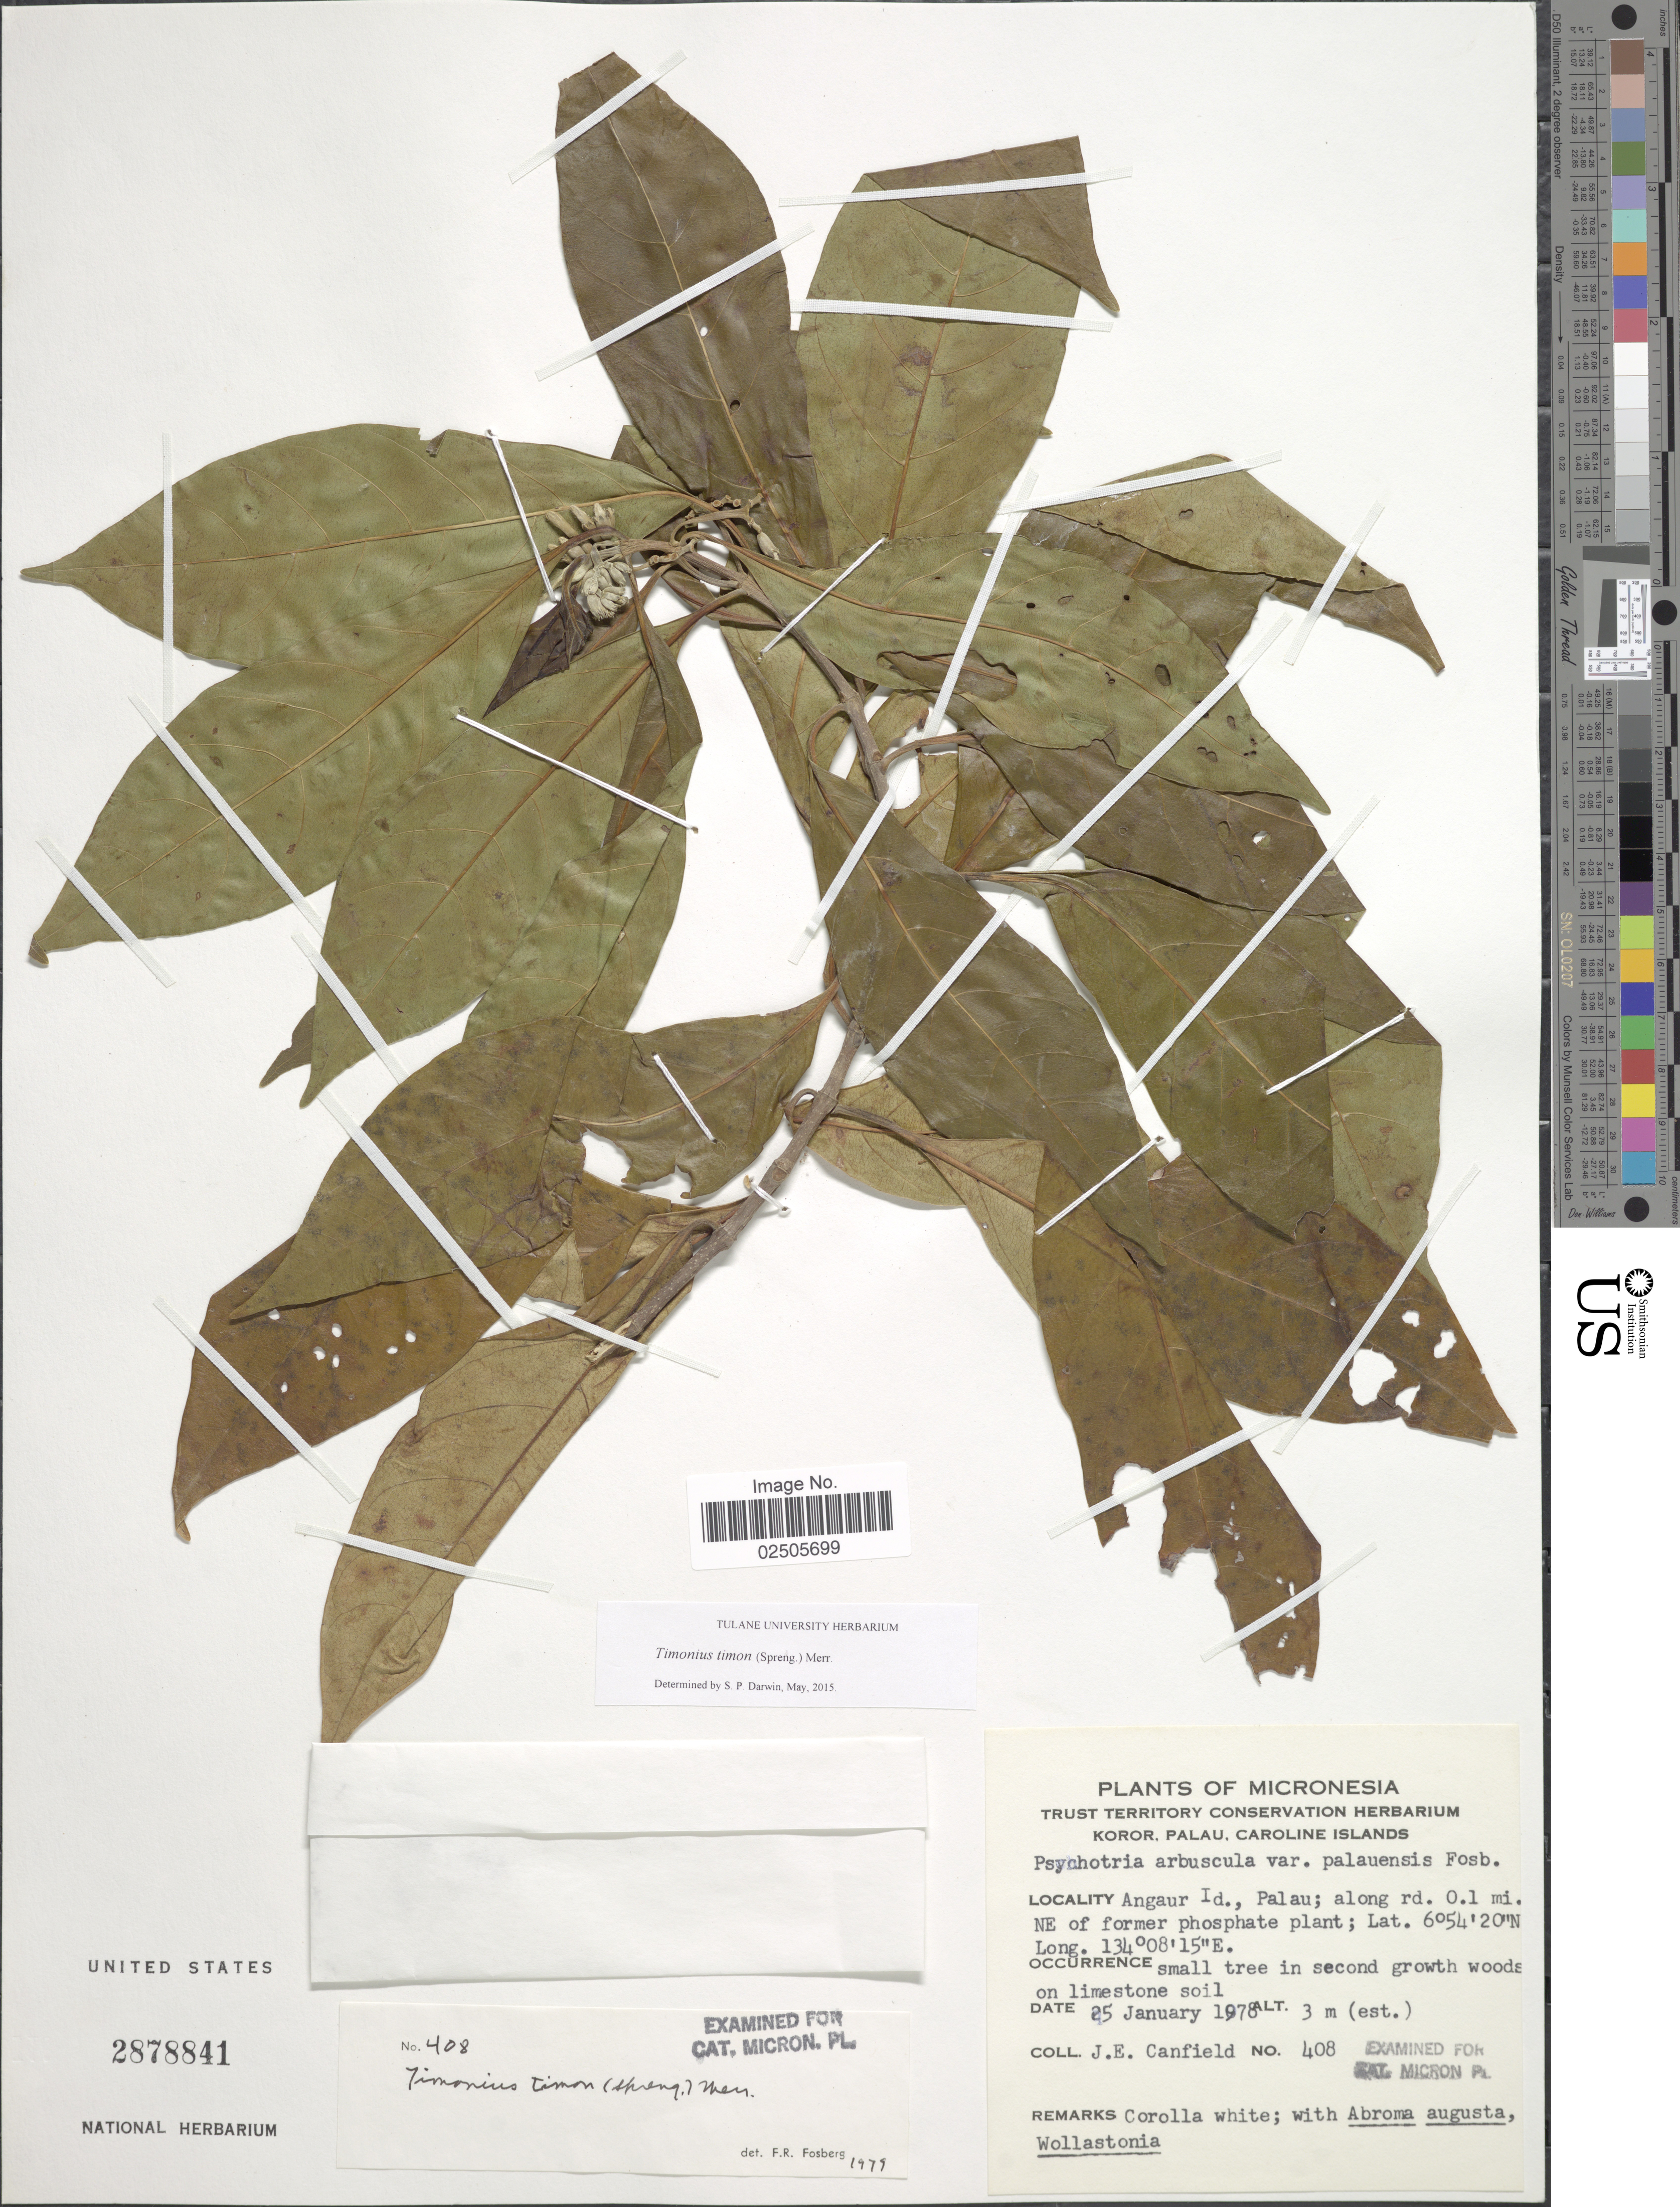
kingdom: Plantae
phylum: Tracheophyta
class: Magnoliopsida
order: Gentianales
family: Rubiaceae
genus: Timonius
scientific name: Timonius timon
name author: (Spreng.) Merr.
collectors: J. E. Canfield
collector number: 408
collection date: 1978-01-25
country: Palau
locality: Micronesia, Koror, Palau, Caroline Islands, Angaur Id., Palau; along rd. 0.1 mi. NE of former phosphate plant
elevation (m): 3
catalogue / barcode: US 2878841